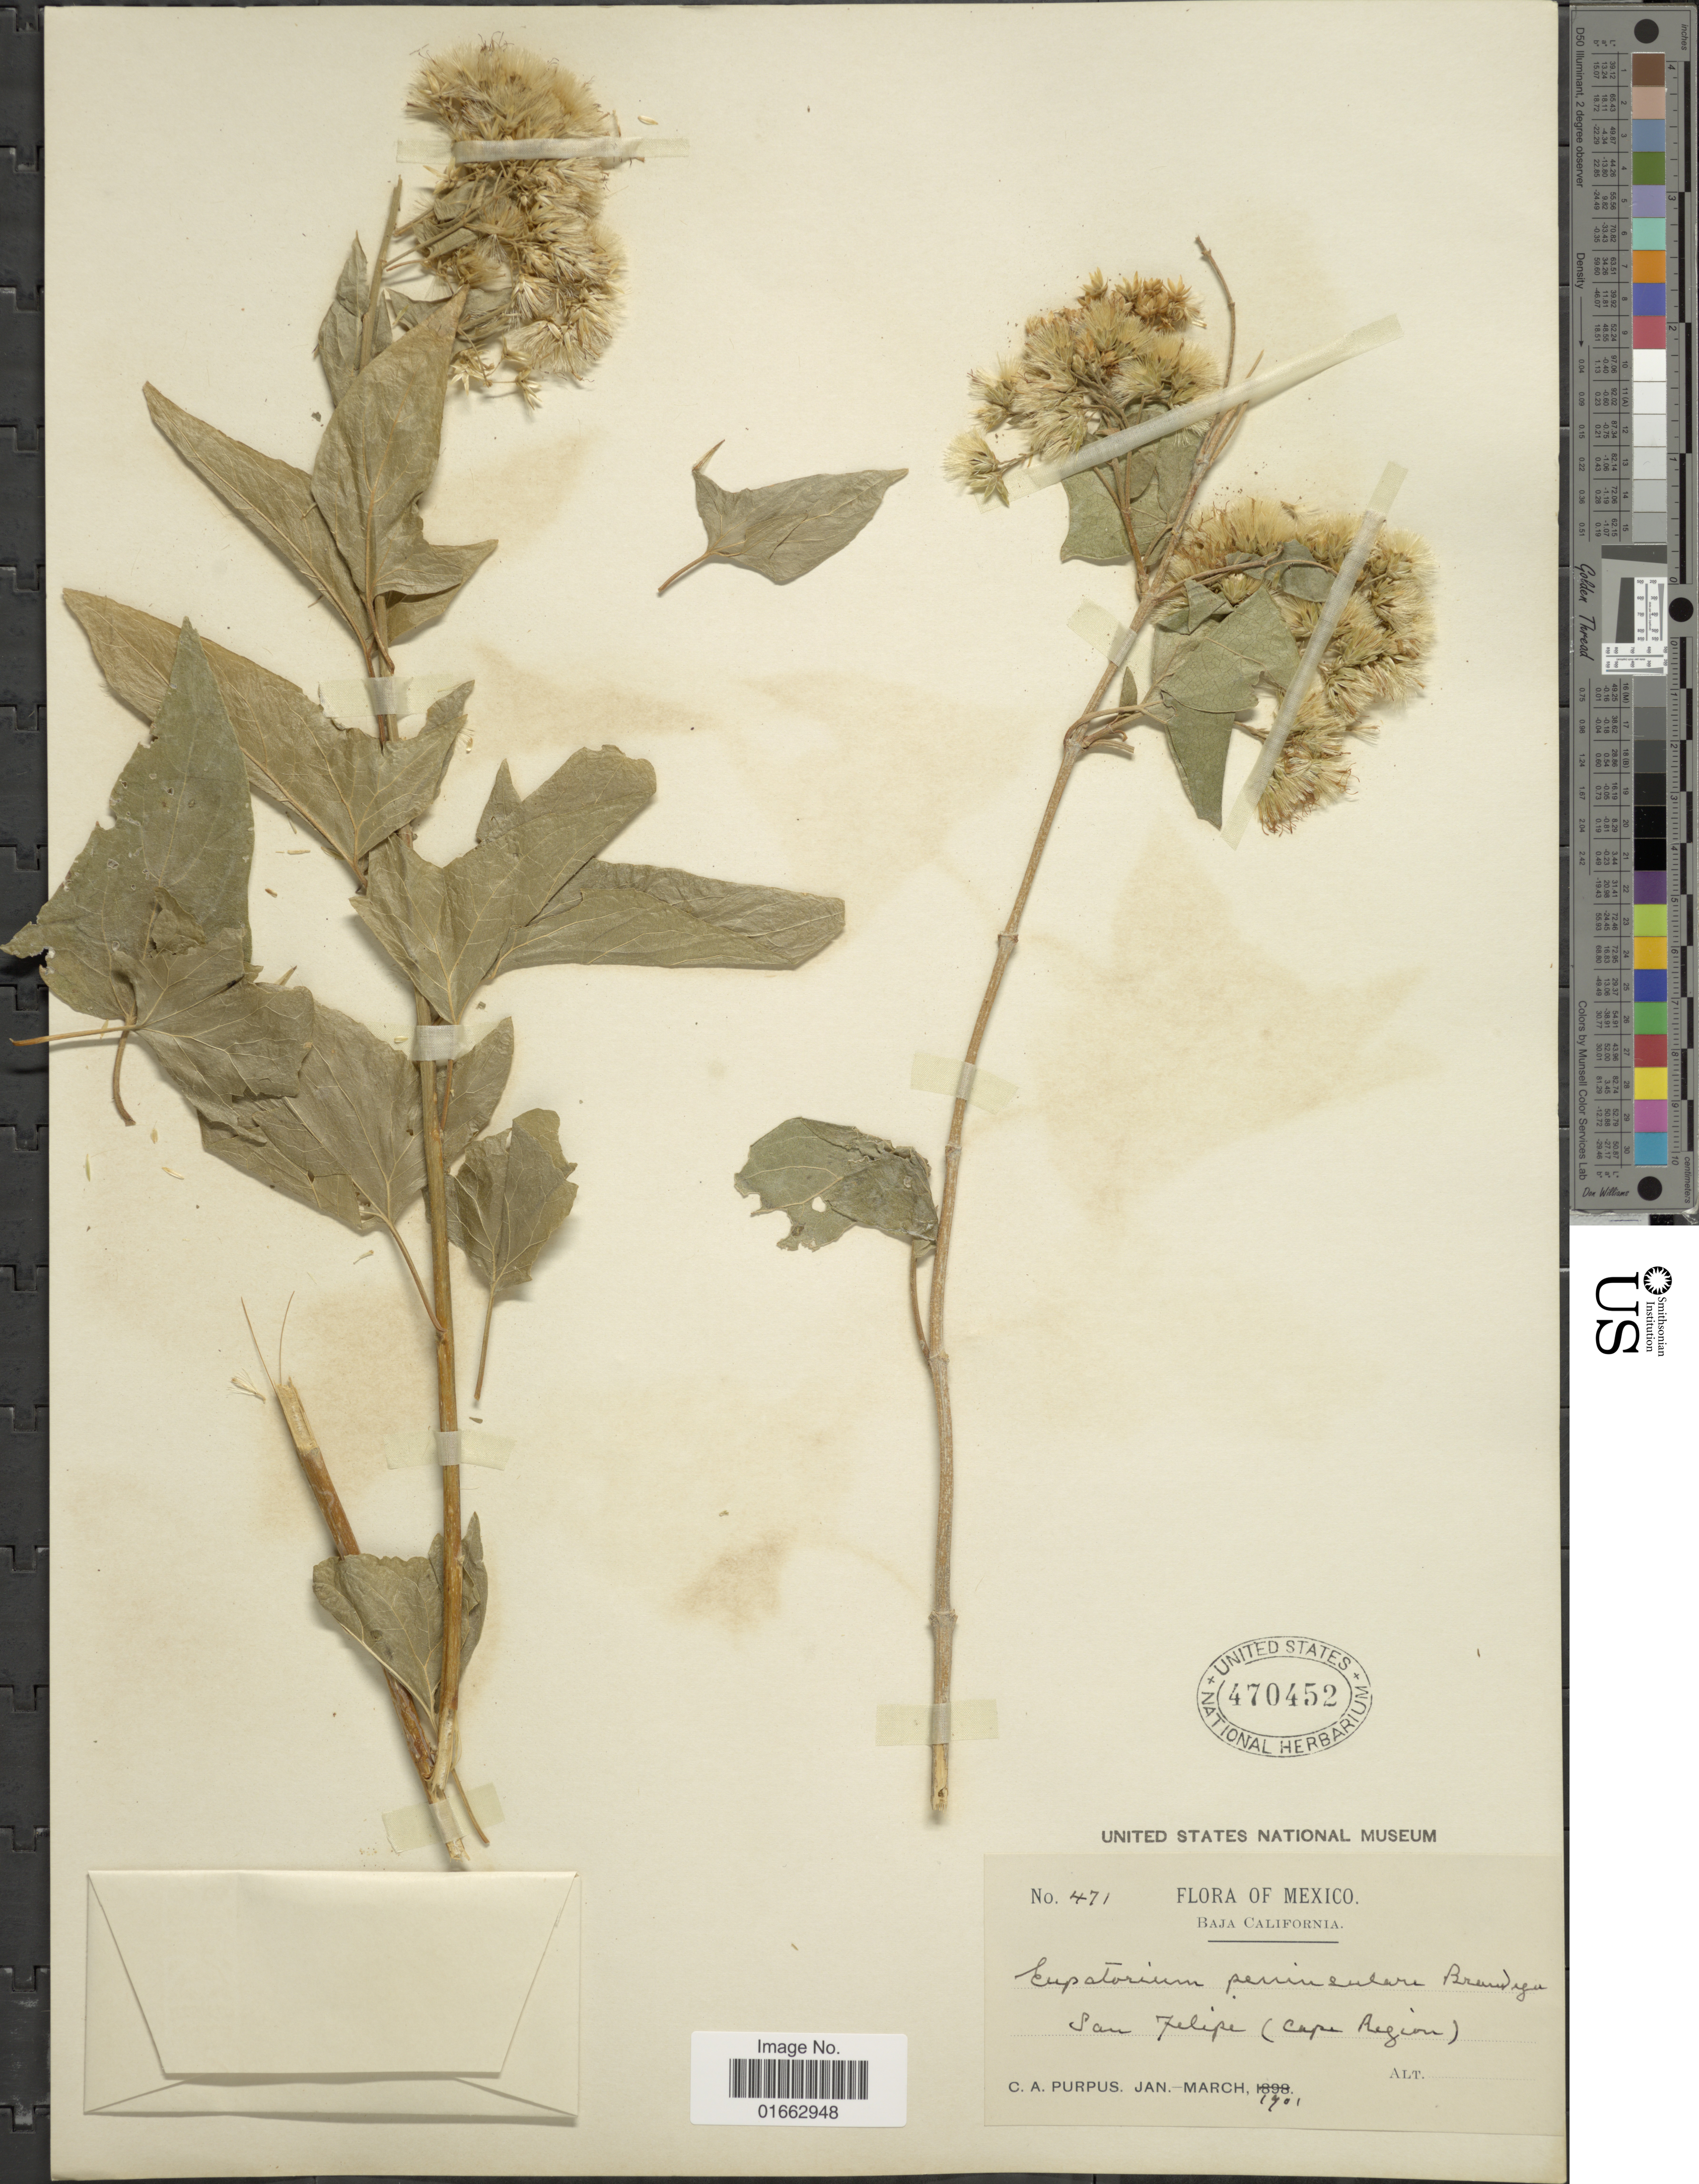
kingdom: Plantae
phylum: Tracheophyta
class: Magnoliopsida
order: Asterales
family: Asteraceae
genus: Critonia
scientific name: Critonia peninsularis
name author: (Brandegee) R.M. King & H. Rob.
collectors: C. A. Purpus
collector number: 471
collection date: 1901-01/1901-03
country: Mexico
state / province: Baja California Sur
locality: San Felipe (Cape Region)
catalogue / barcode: US 470452